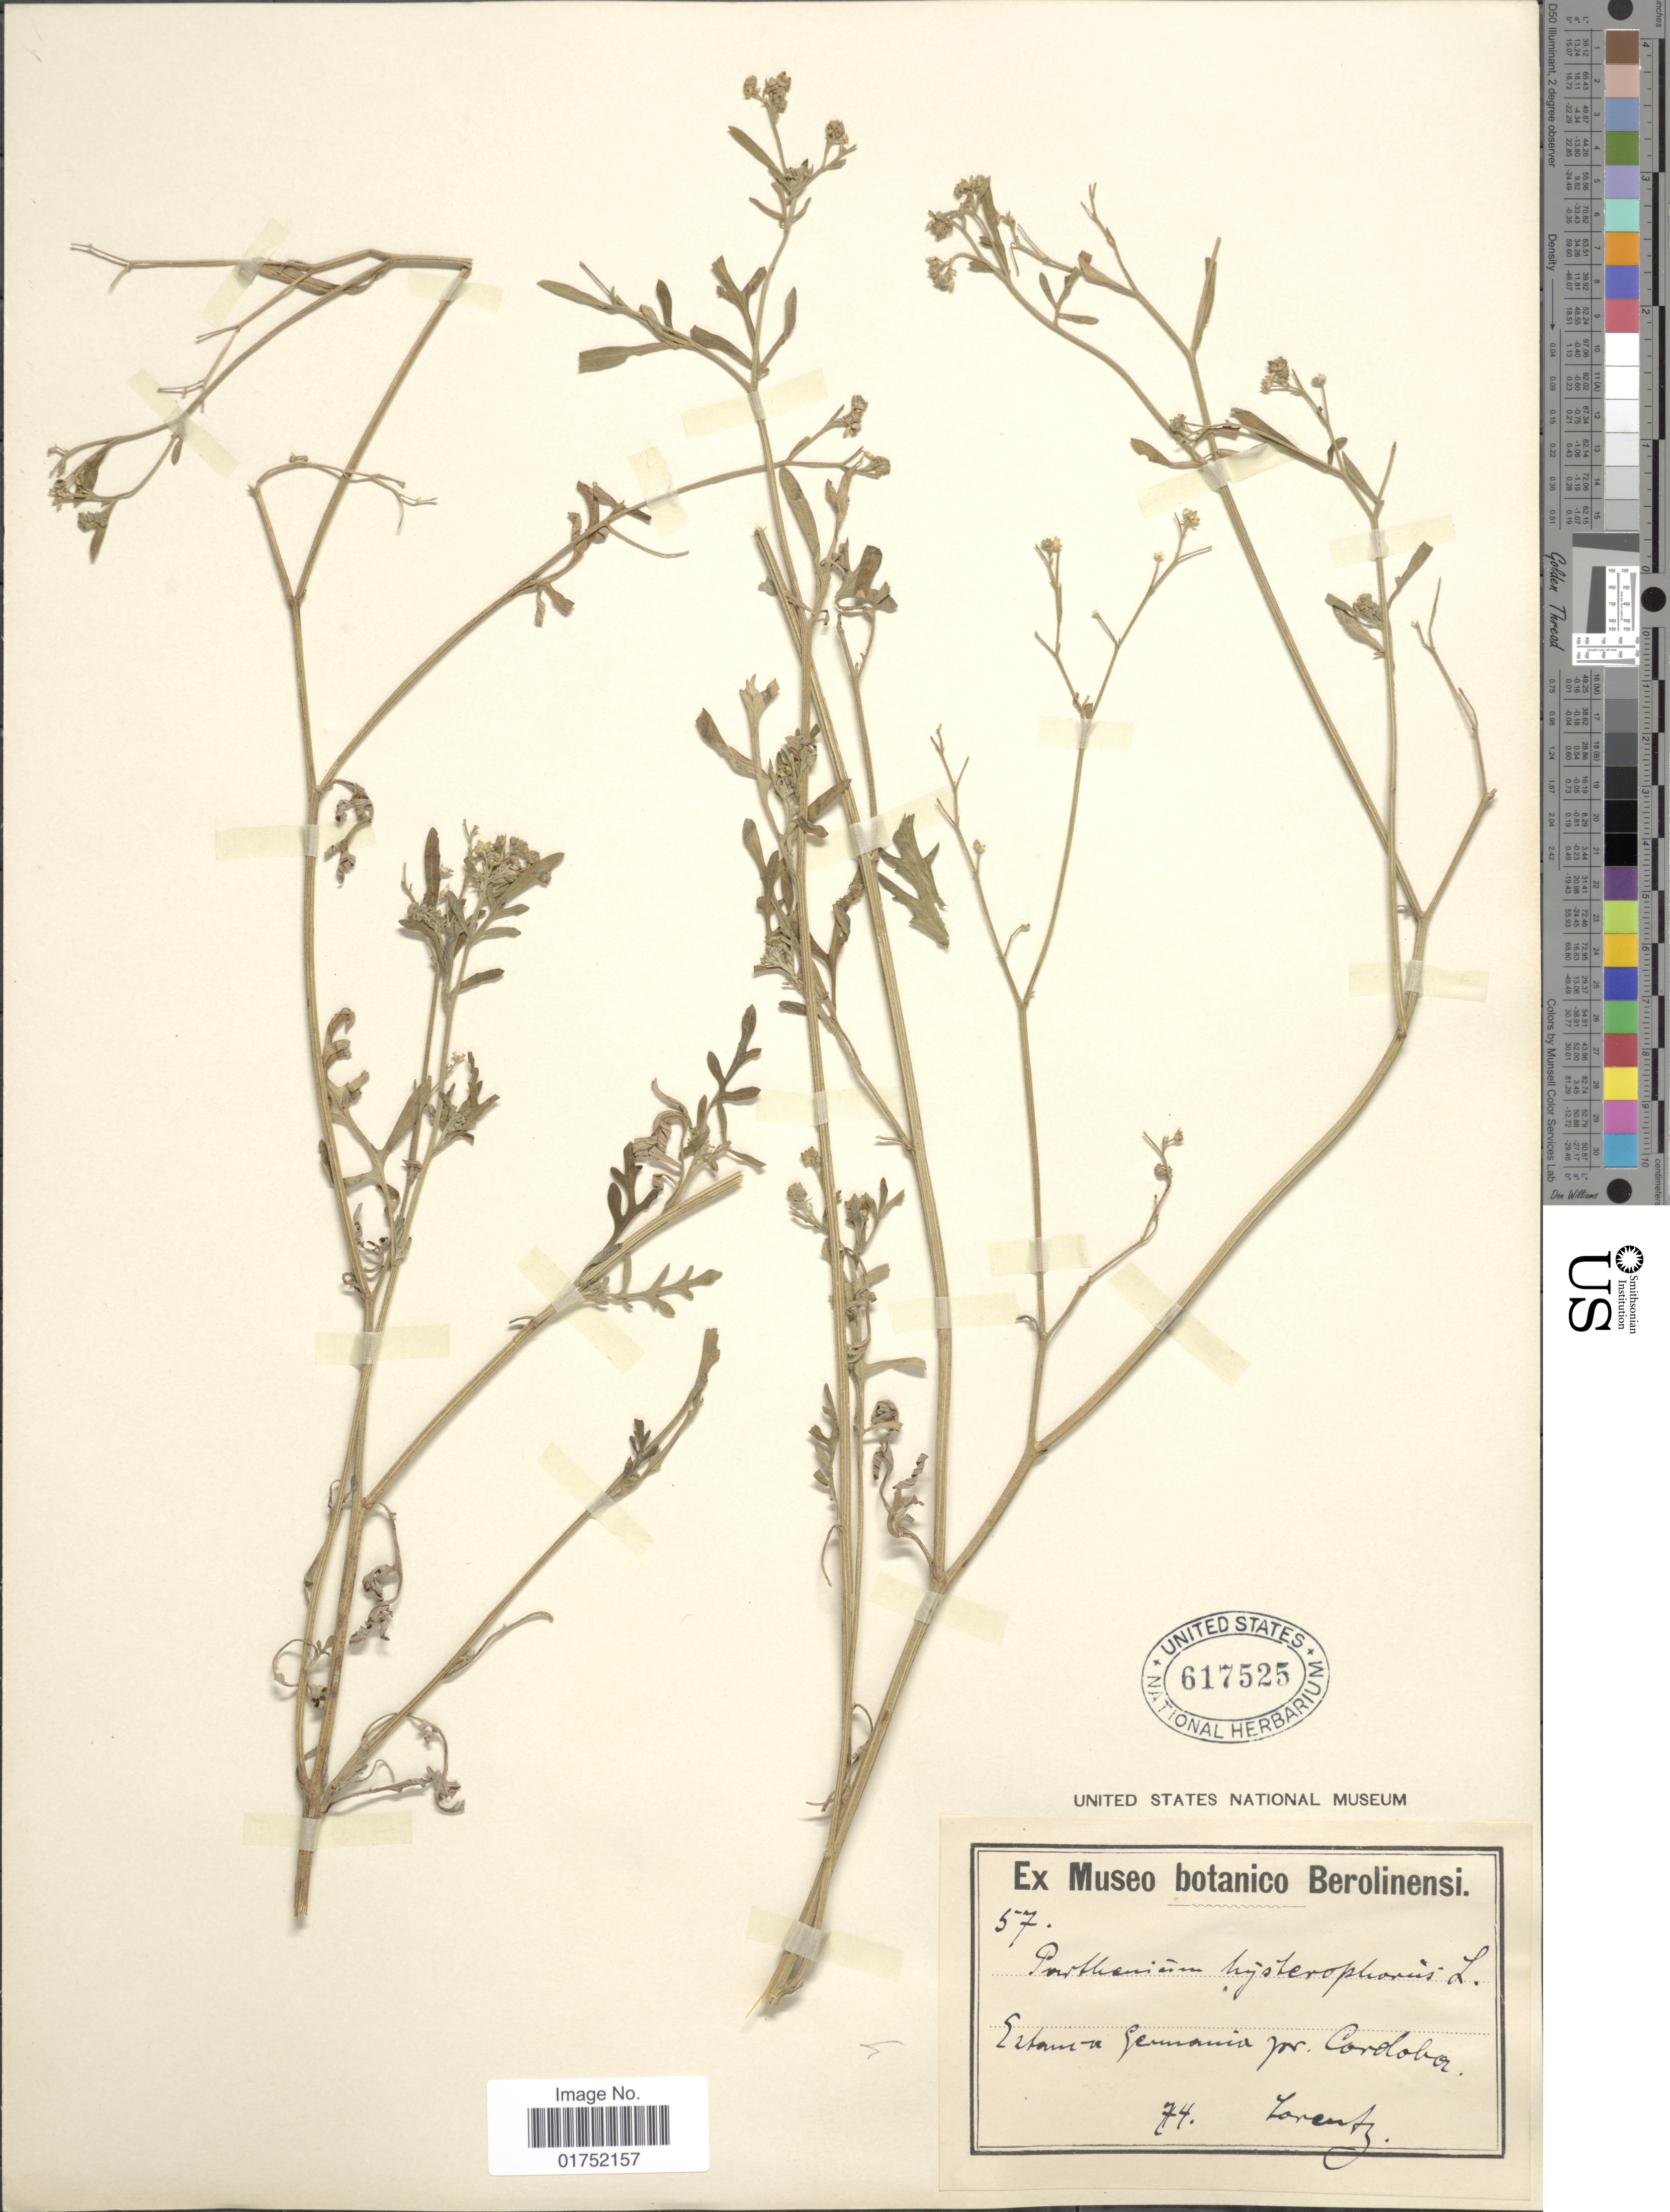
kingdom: Plantae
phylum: Tracheophyta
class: Magnoliopsida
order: Asterales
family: Asteraceae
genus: Parthenium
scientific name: Parthenium hysterophorus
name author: L.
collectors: P. G. Lorentz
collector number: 74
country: Argentina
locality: Estancia Germania pr. Cordoba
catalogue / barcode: US 617525